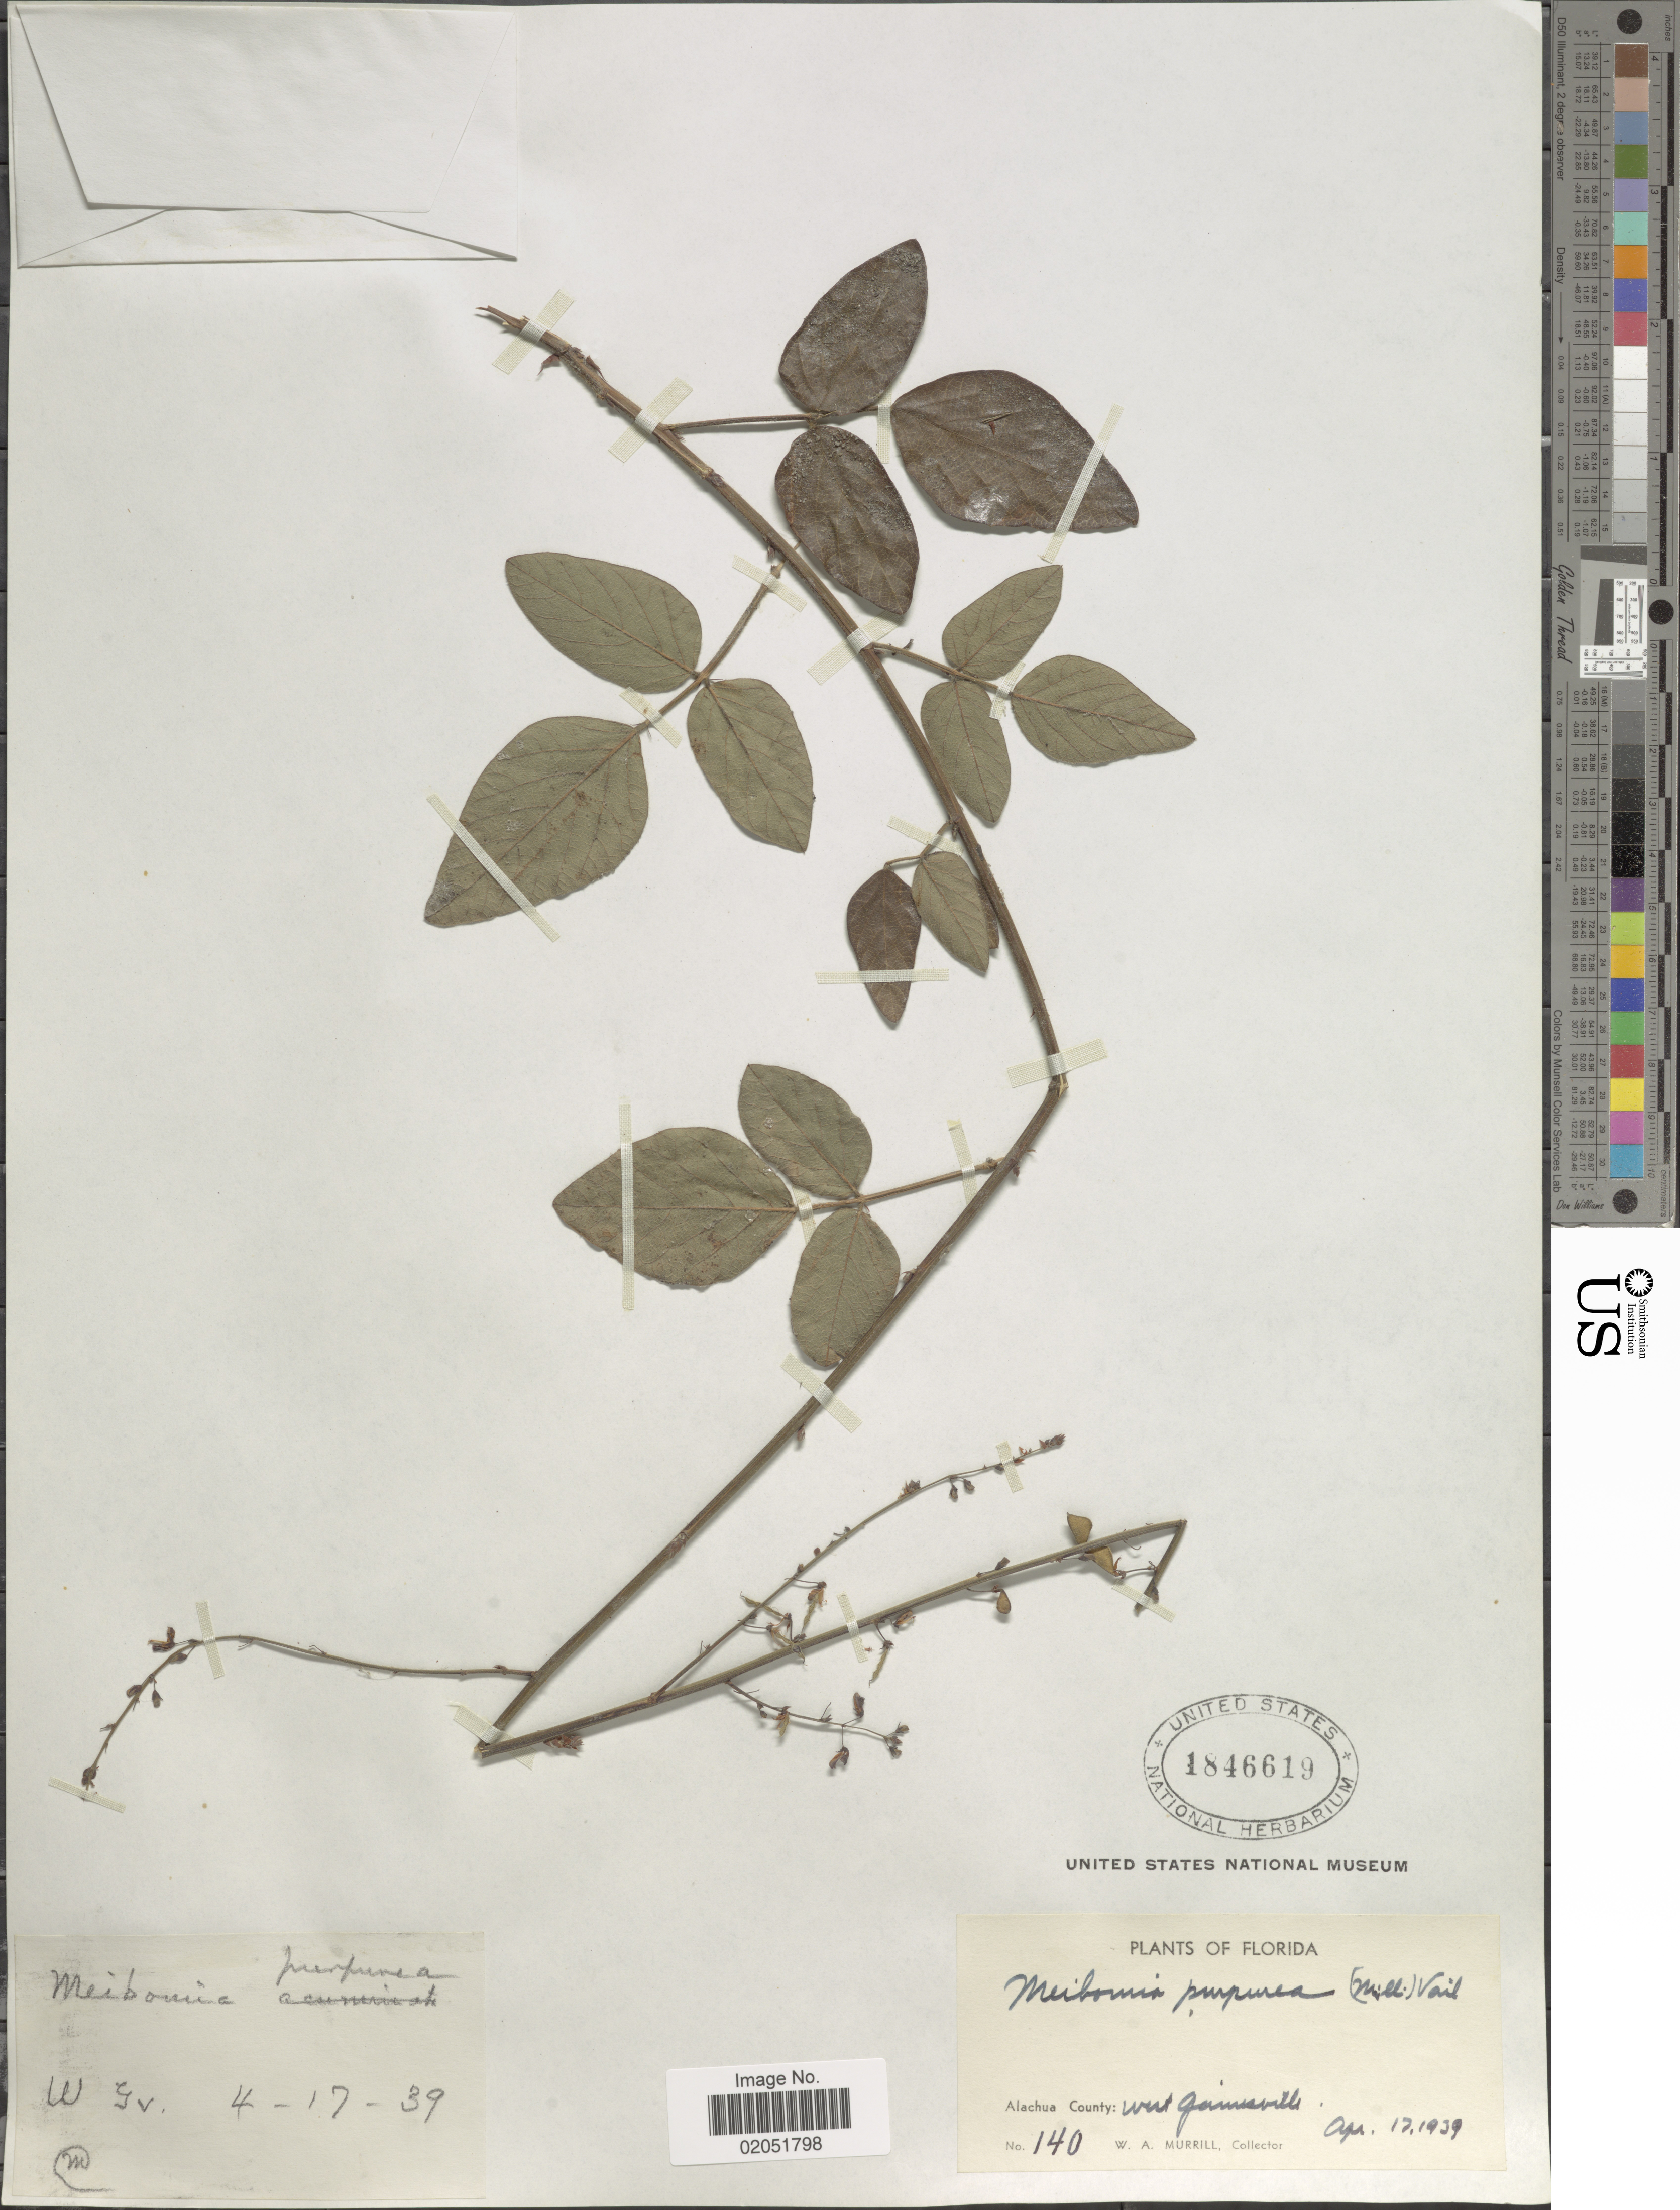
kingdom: Plantae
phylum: Tracheophyta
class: Magnoliopsida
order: Fabales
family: Fabaceae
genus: Desmodium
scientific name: Desmodium tortuosum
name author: (Sw.) DC.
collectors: W. A. Murrill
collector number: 140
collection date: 1939-04-17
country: United States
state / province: Florida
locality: Florida, Alachua County: West Gainesville.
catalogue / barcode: US 1846619